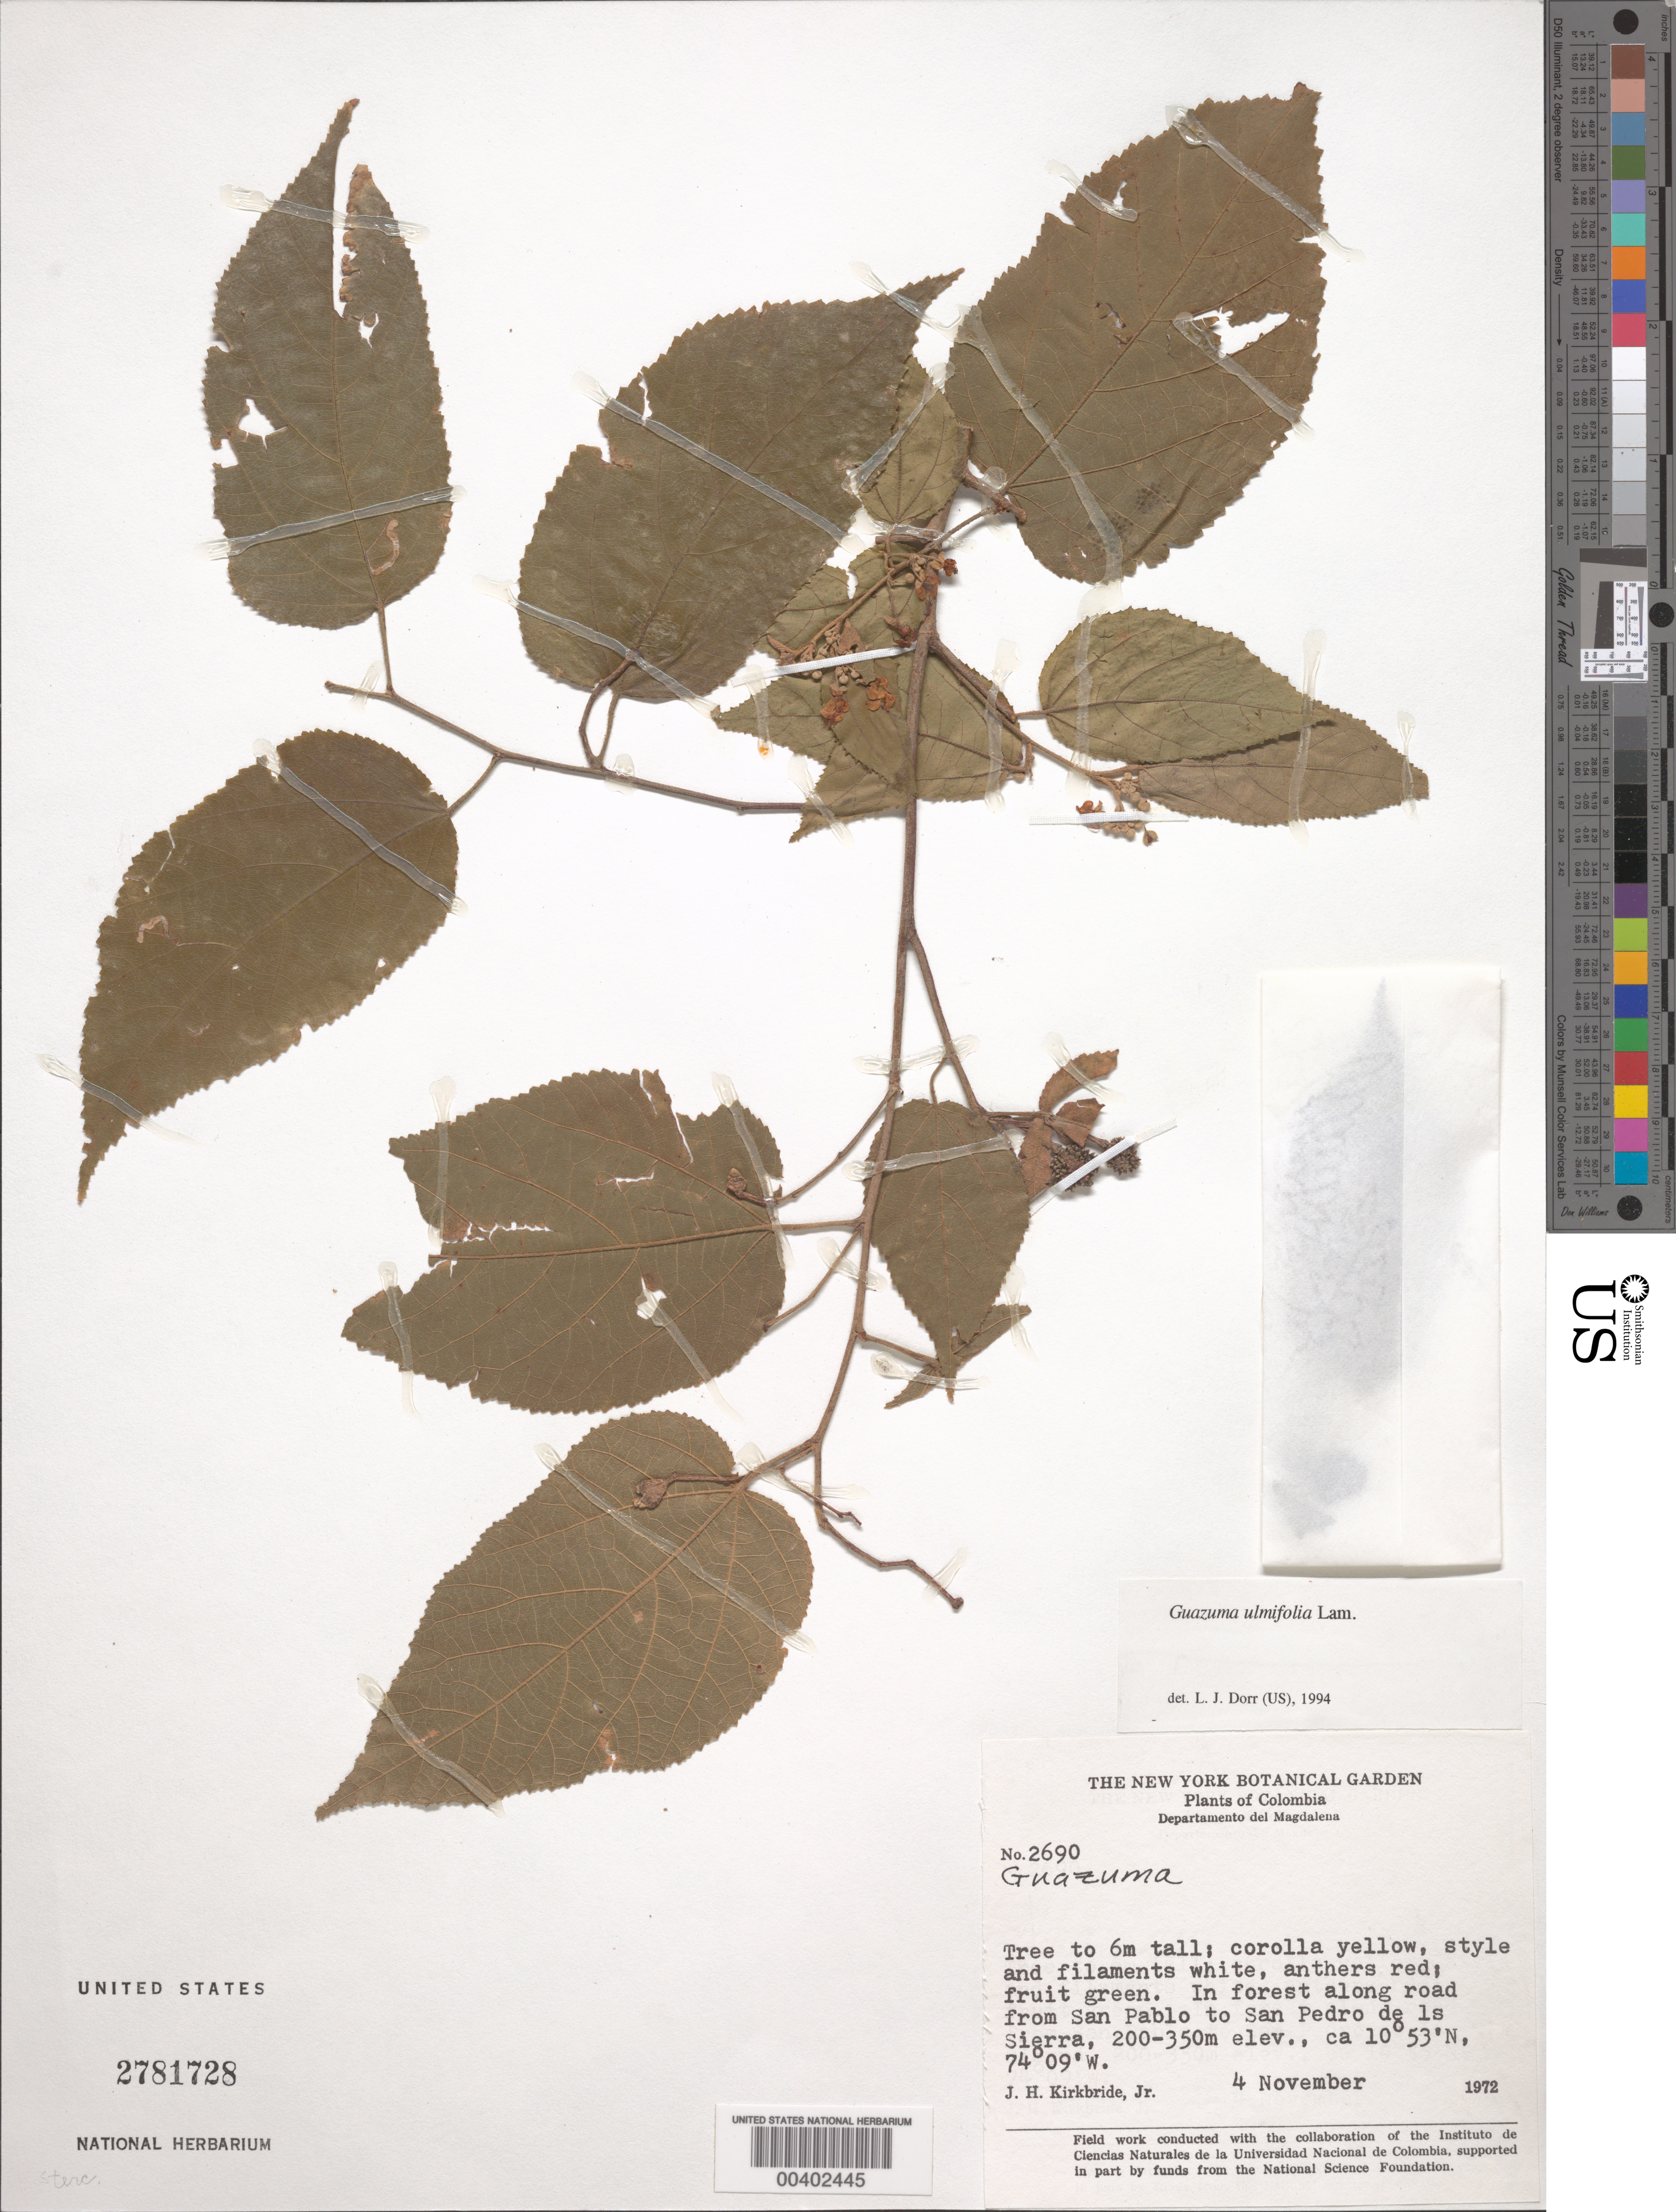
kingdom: Plantae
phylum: Tracheophyta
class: Magnoliopsida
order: Malvales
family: Malvaceae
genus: Guazuma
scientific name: Guazuma ulmifolia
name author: Lam.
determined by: Dorr, L. J., (BOT), Smithsonian Institution - National Museum of Natural History (UNITED STATES)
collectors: J. H. Kirkbride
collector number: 2690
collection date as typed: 04 Nov 1972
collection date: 1972-11-04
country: Colombia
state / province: Magdalena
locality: along road from San Pablo to San Pedro de La Sierra.'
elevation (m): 200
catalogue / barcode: US 2781728